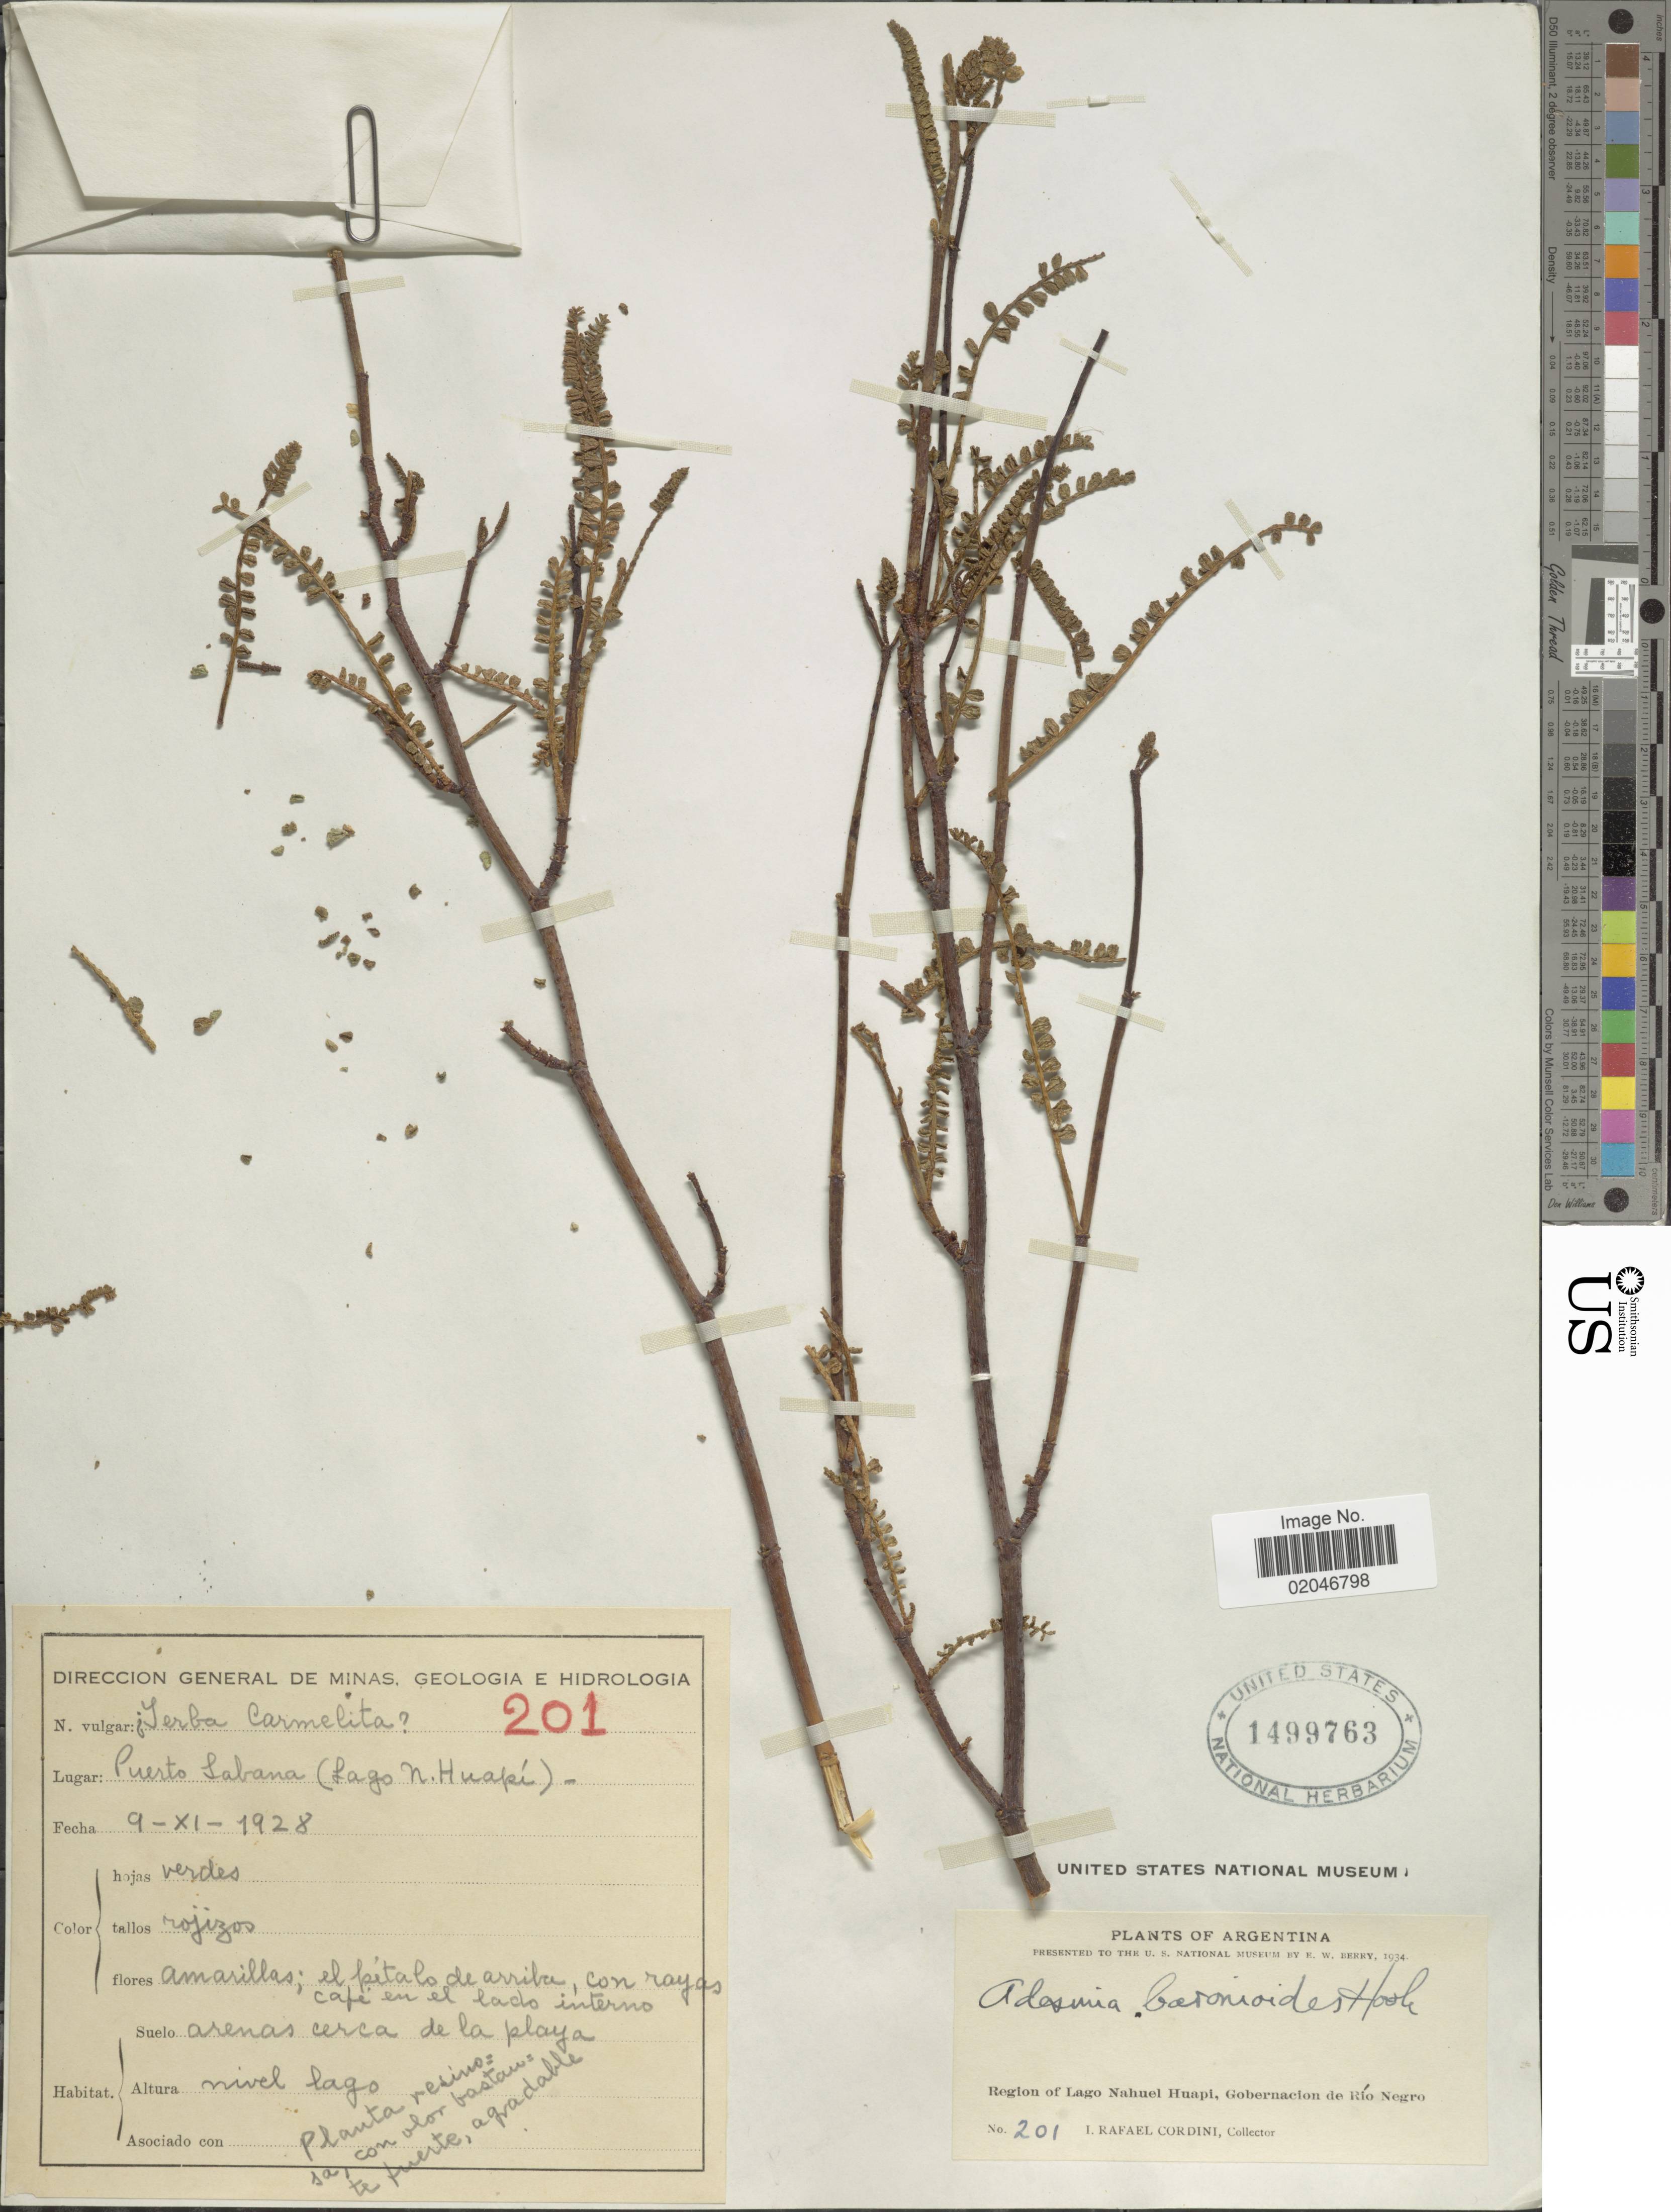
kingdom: Plantae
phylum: Tracheophyta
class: Magnoliopsida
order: Fabales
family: Fabaceae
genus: Adesmia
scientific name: Adesmia boronioides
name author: Hook. f.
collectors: I. Cordini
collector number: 201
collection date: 1928-11-09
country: Argentina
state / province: Rio Negro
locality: Puerto Sabana (Lago N. Huapi), Region of Lago Nahuel Huapi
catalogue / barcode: US 1499763